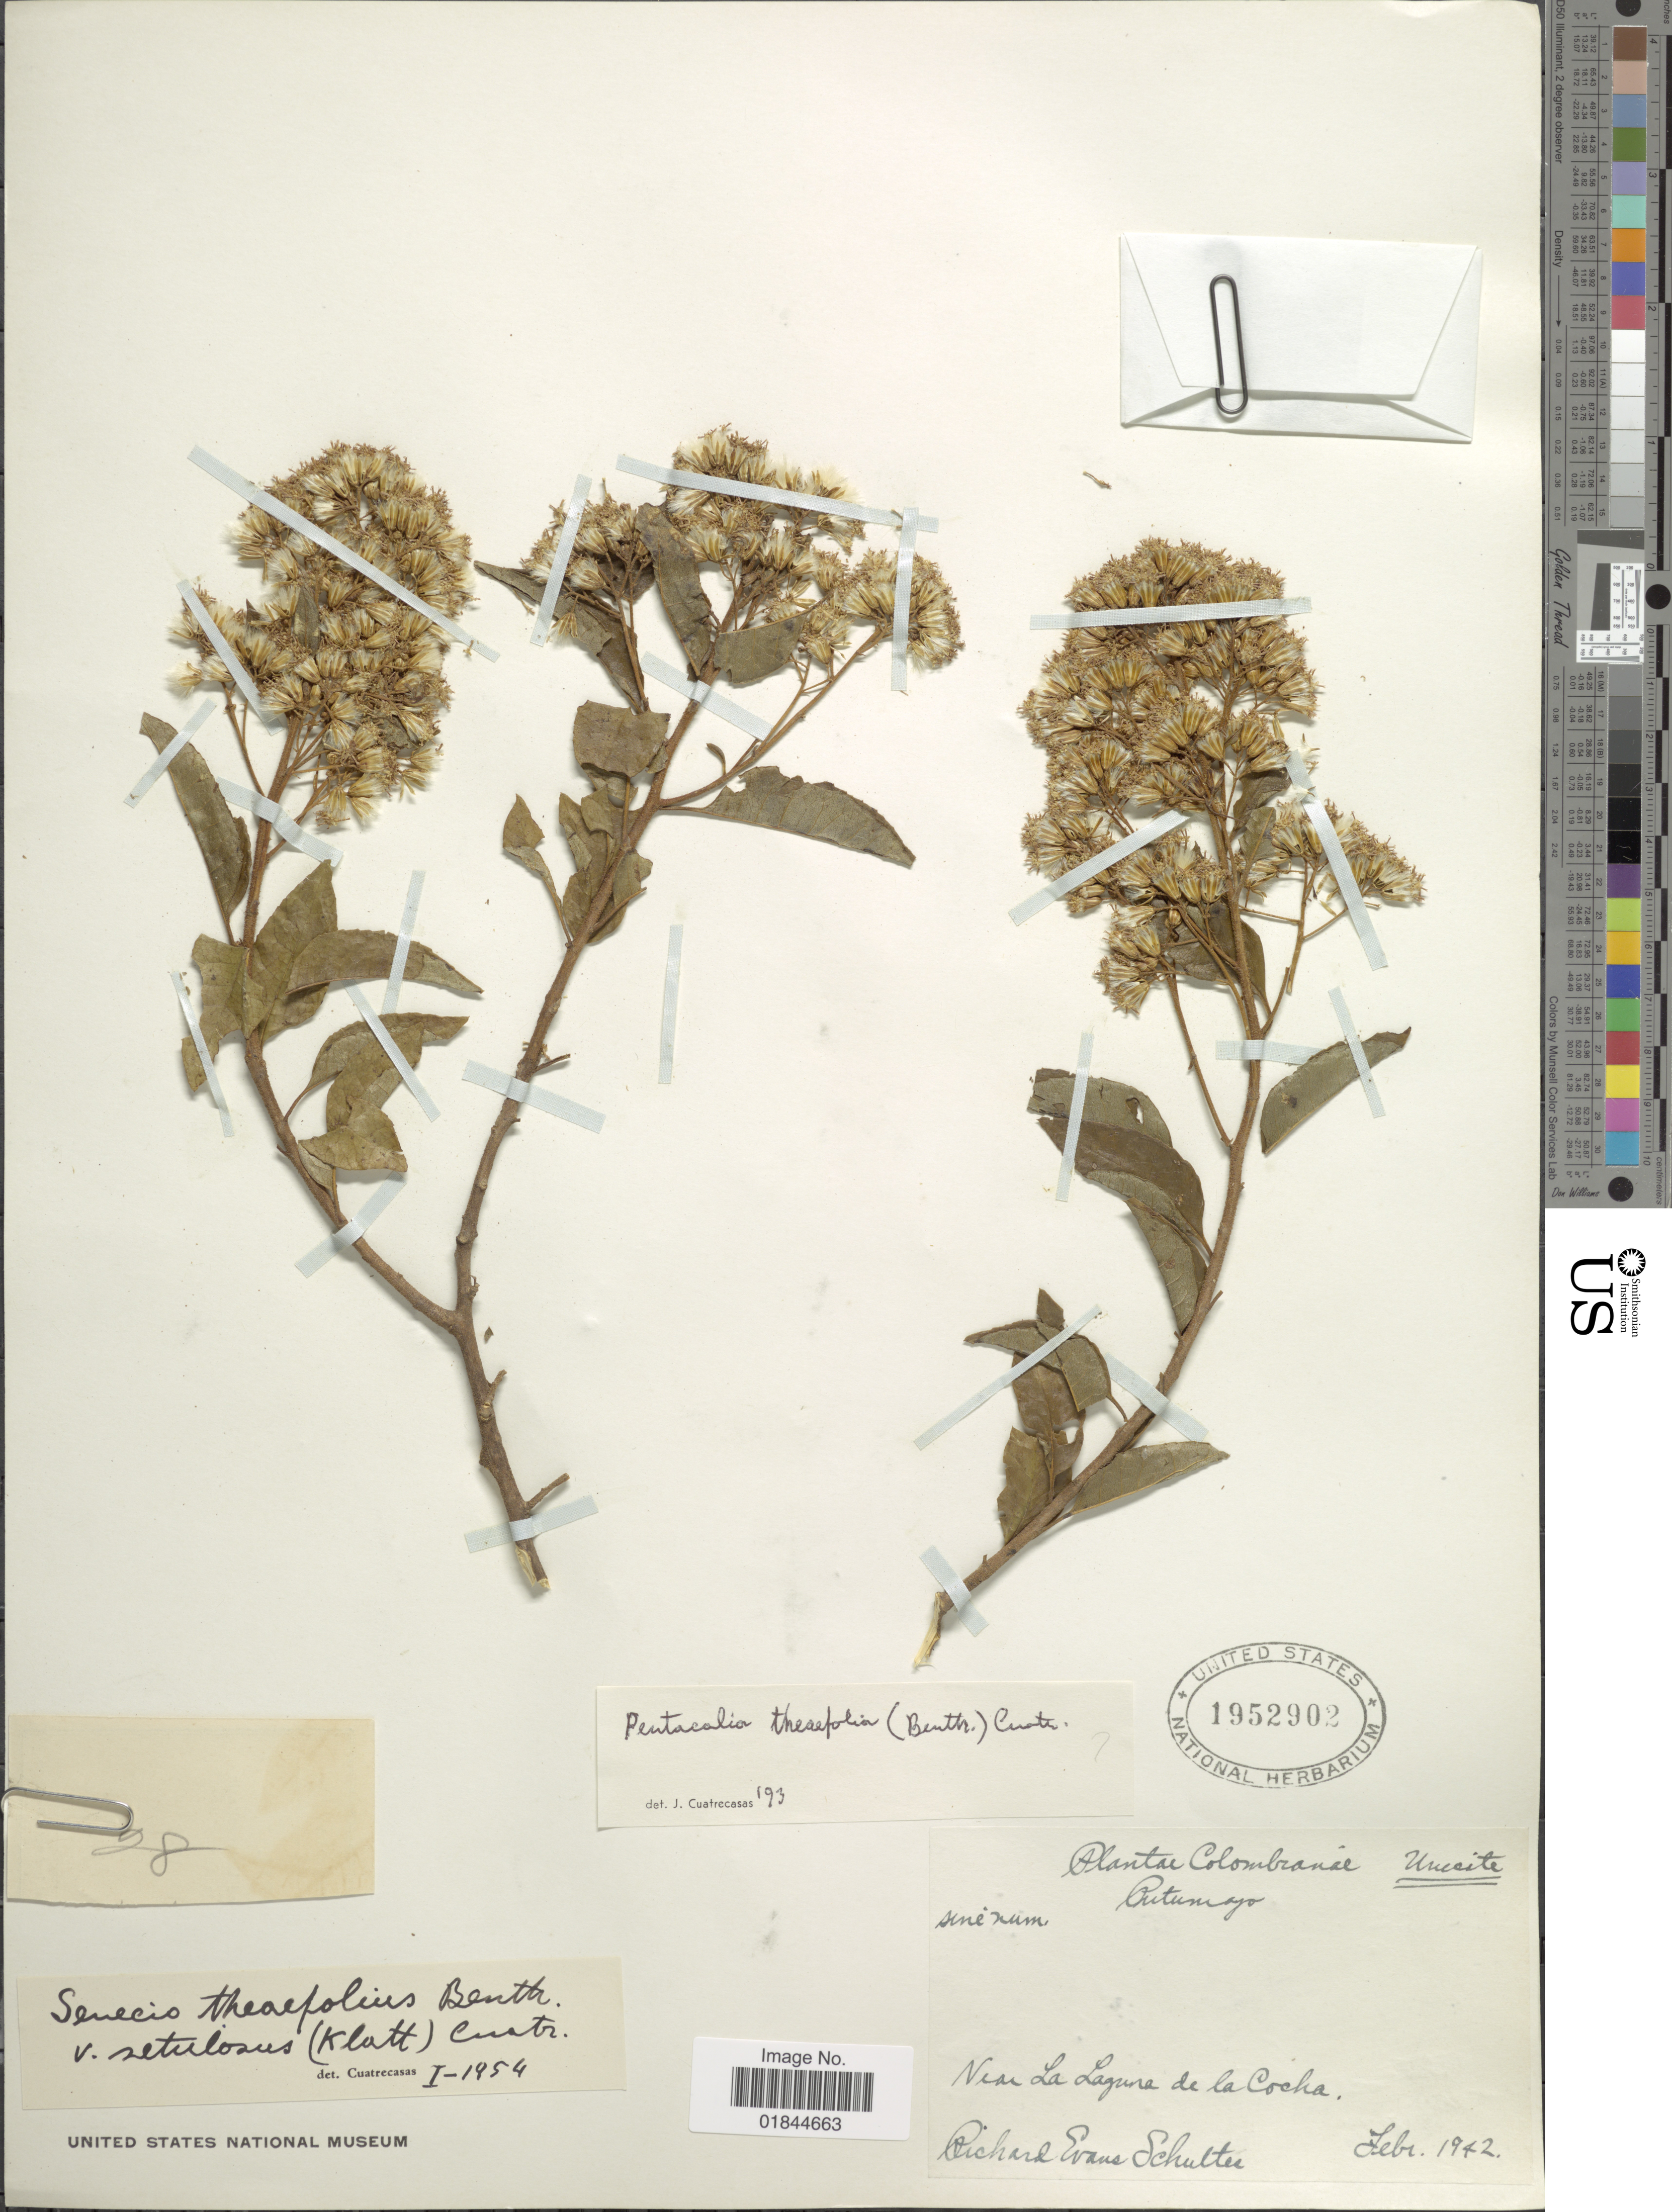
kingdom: Plantae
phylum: Tracheophyta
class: Magnoliopsida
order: Asterales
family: Asteraceae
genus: Pentacalia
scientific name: Pentacalia theifolia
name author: (Benth.) Cuatrec.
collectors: R. E. Schultes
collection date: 1942-02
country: Colombia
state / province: Putumayo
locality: Near La Laguna de la Cocha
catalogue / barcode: US 1952902